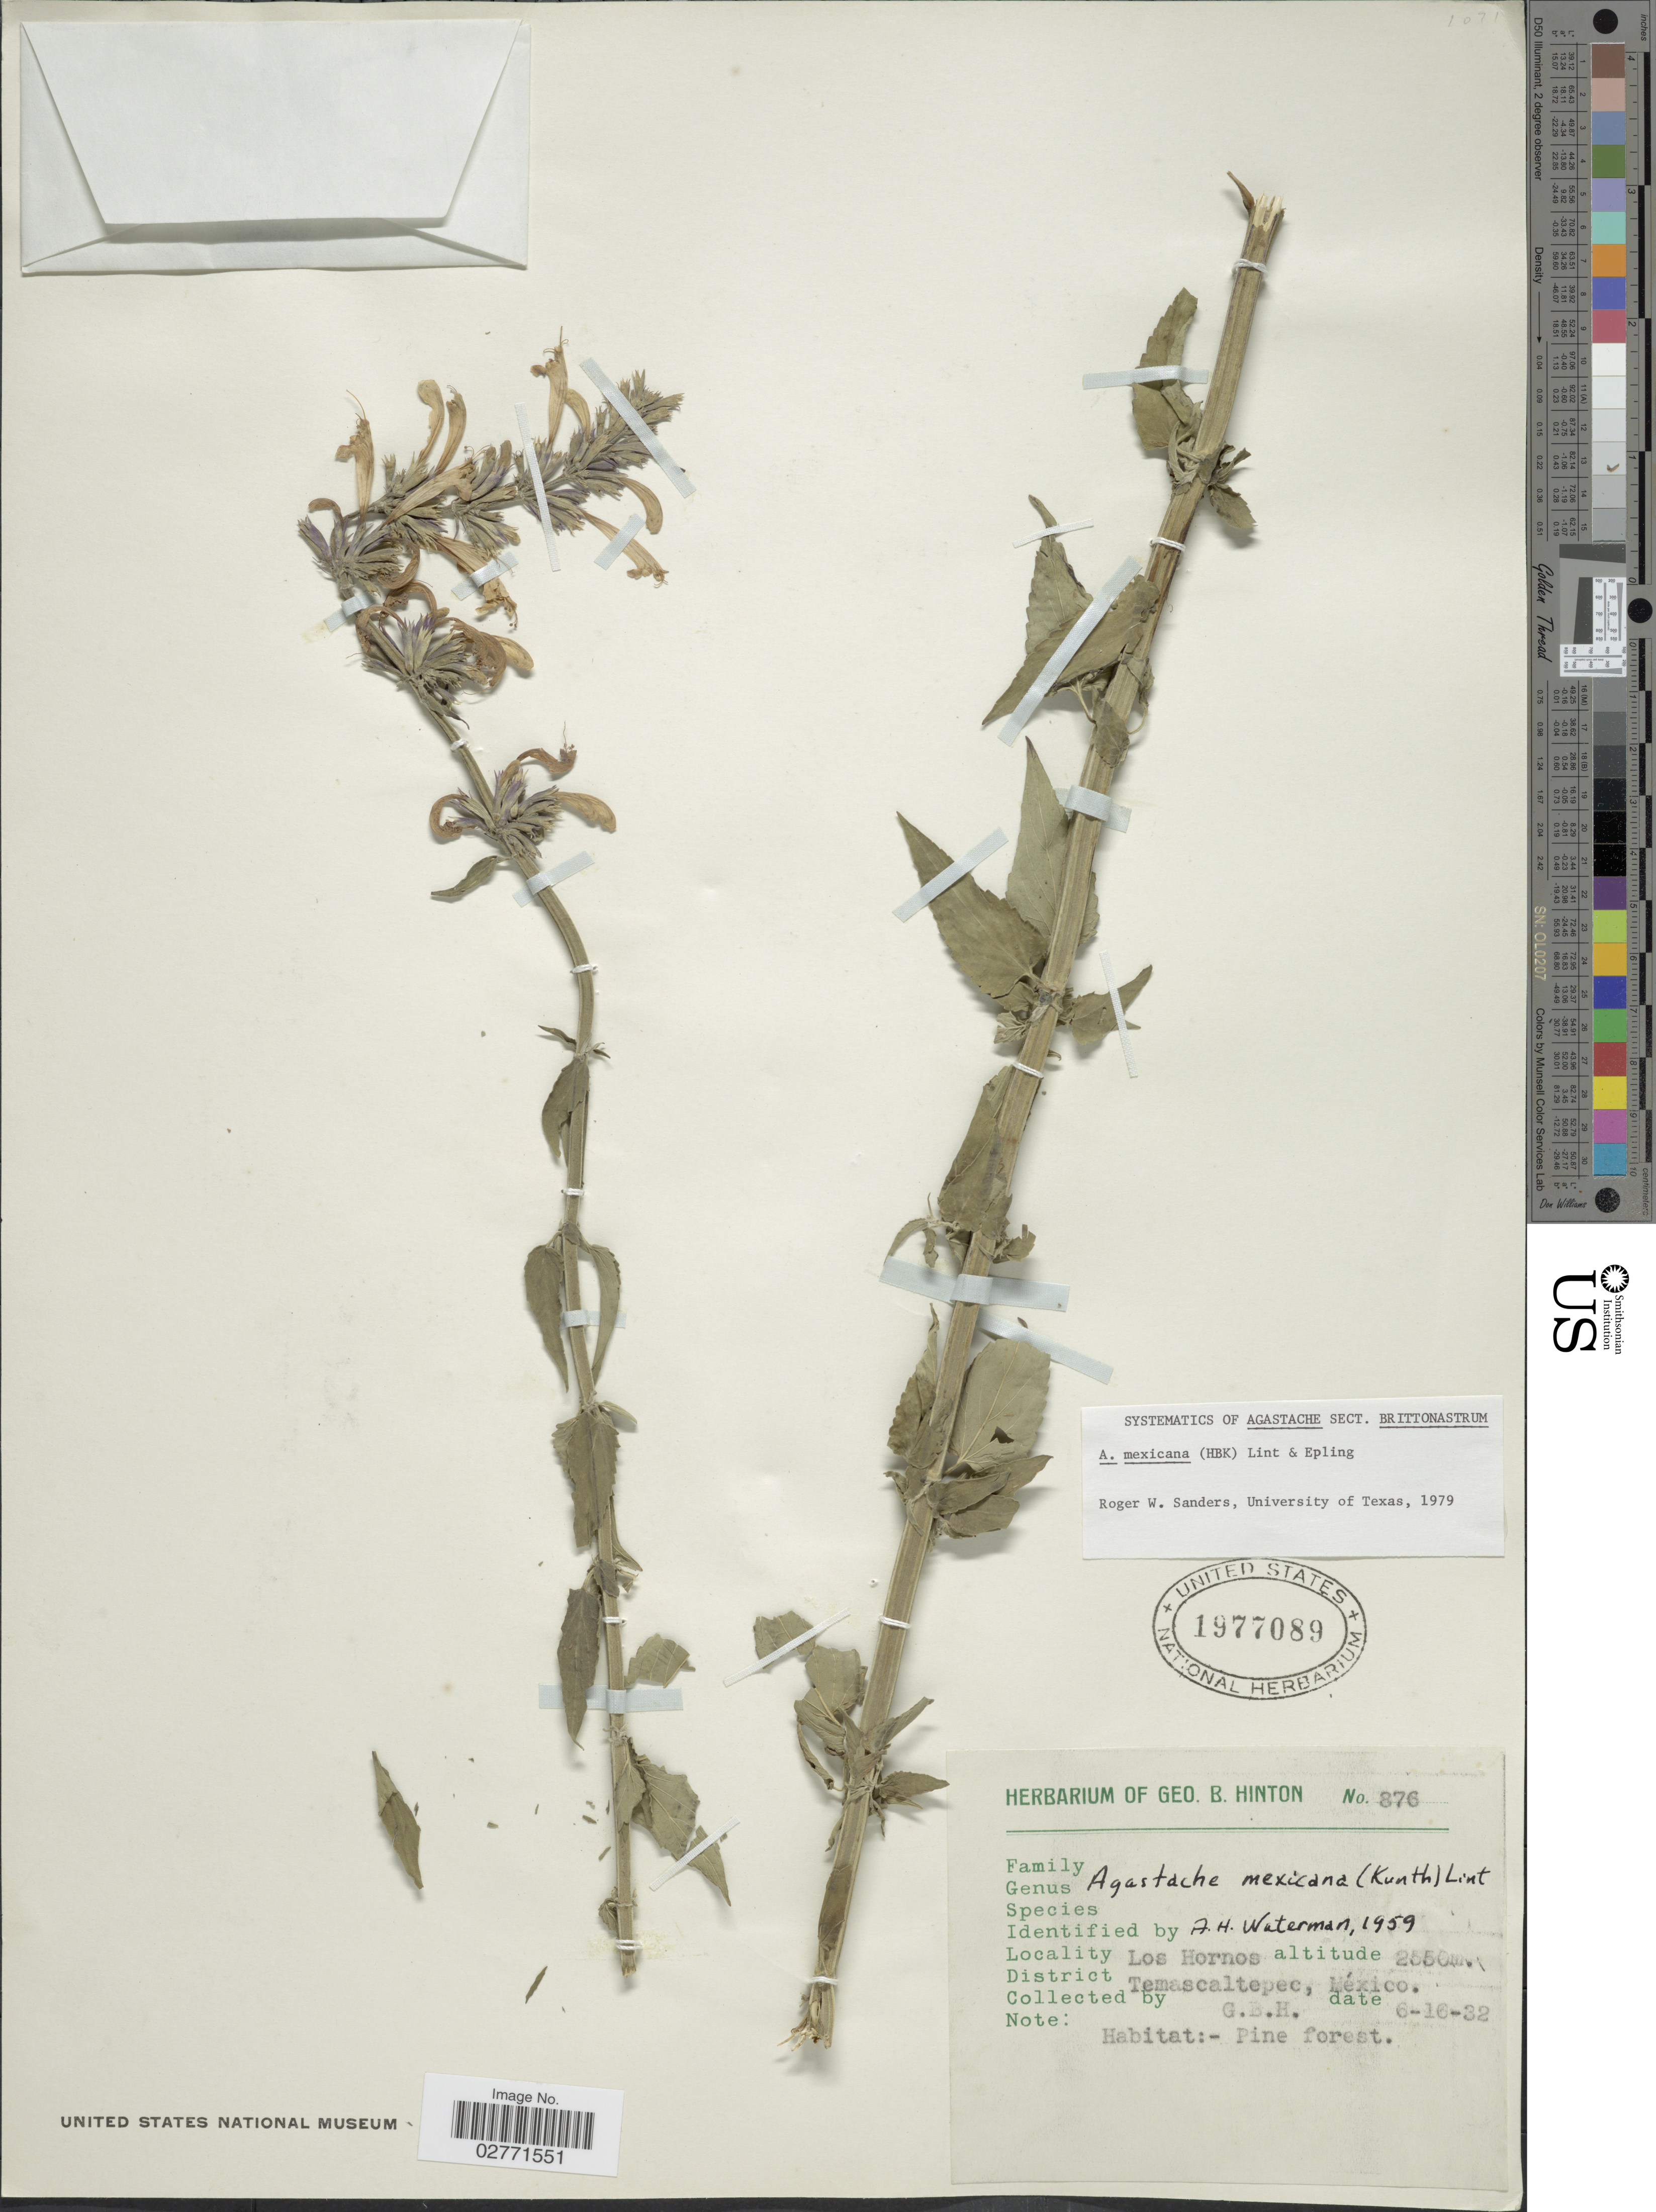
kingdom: Plantae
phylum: Tracheophyta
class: Magnoliopsida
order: Lamiales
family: Lamiaceae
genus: Agastache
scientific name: Agastache mexicana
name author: (Kunth) Lint & Epling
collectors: G. B. Hinton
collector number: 876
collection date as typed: Transcribed d/m/y: 16/6/32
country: Mexico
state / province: México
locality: Los Hornos, District Temascaltepec.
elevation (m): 2550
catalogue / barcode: US 1977089